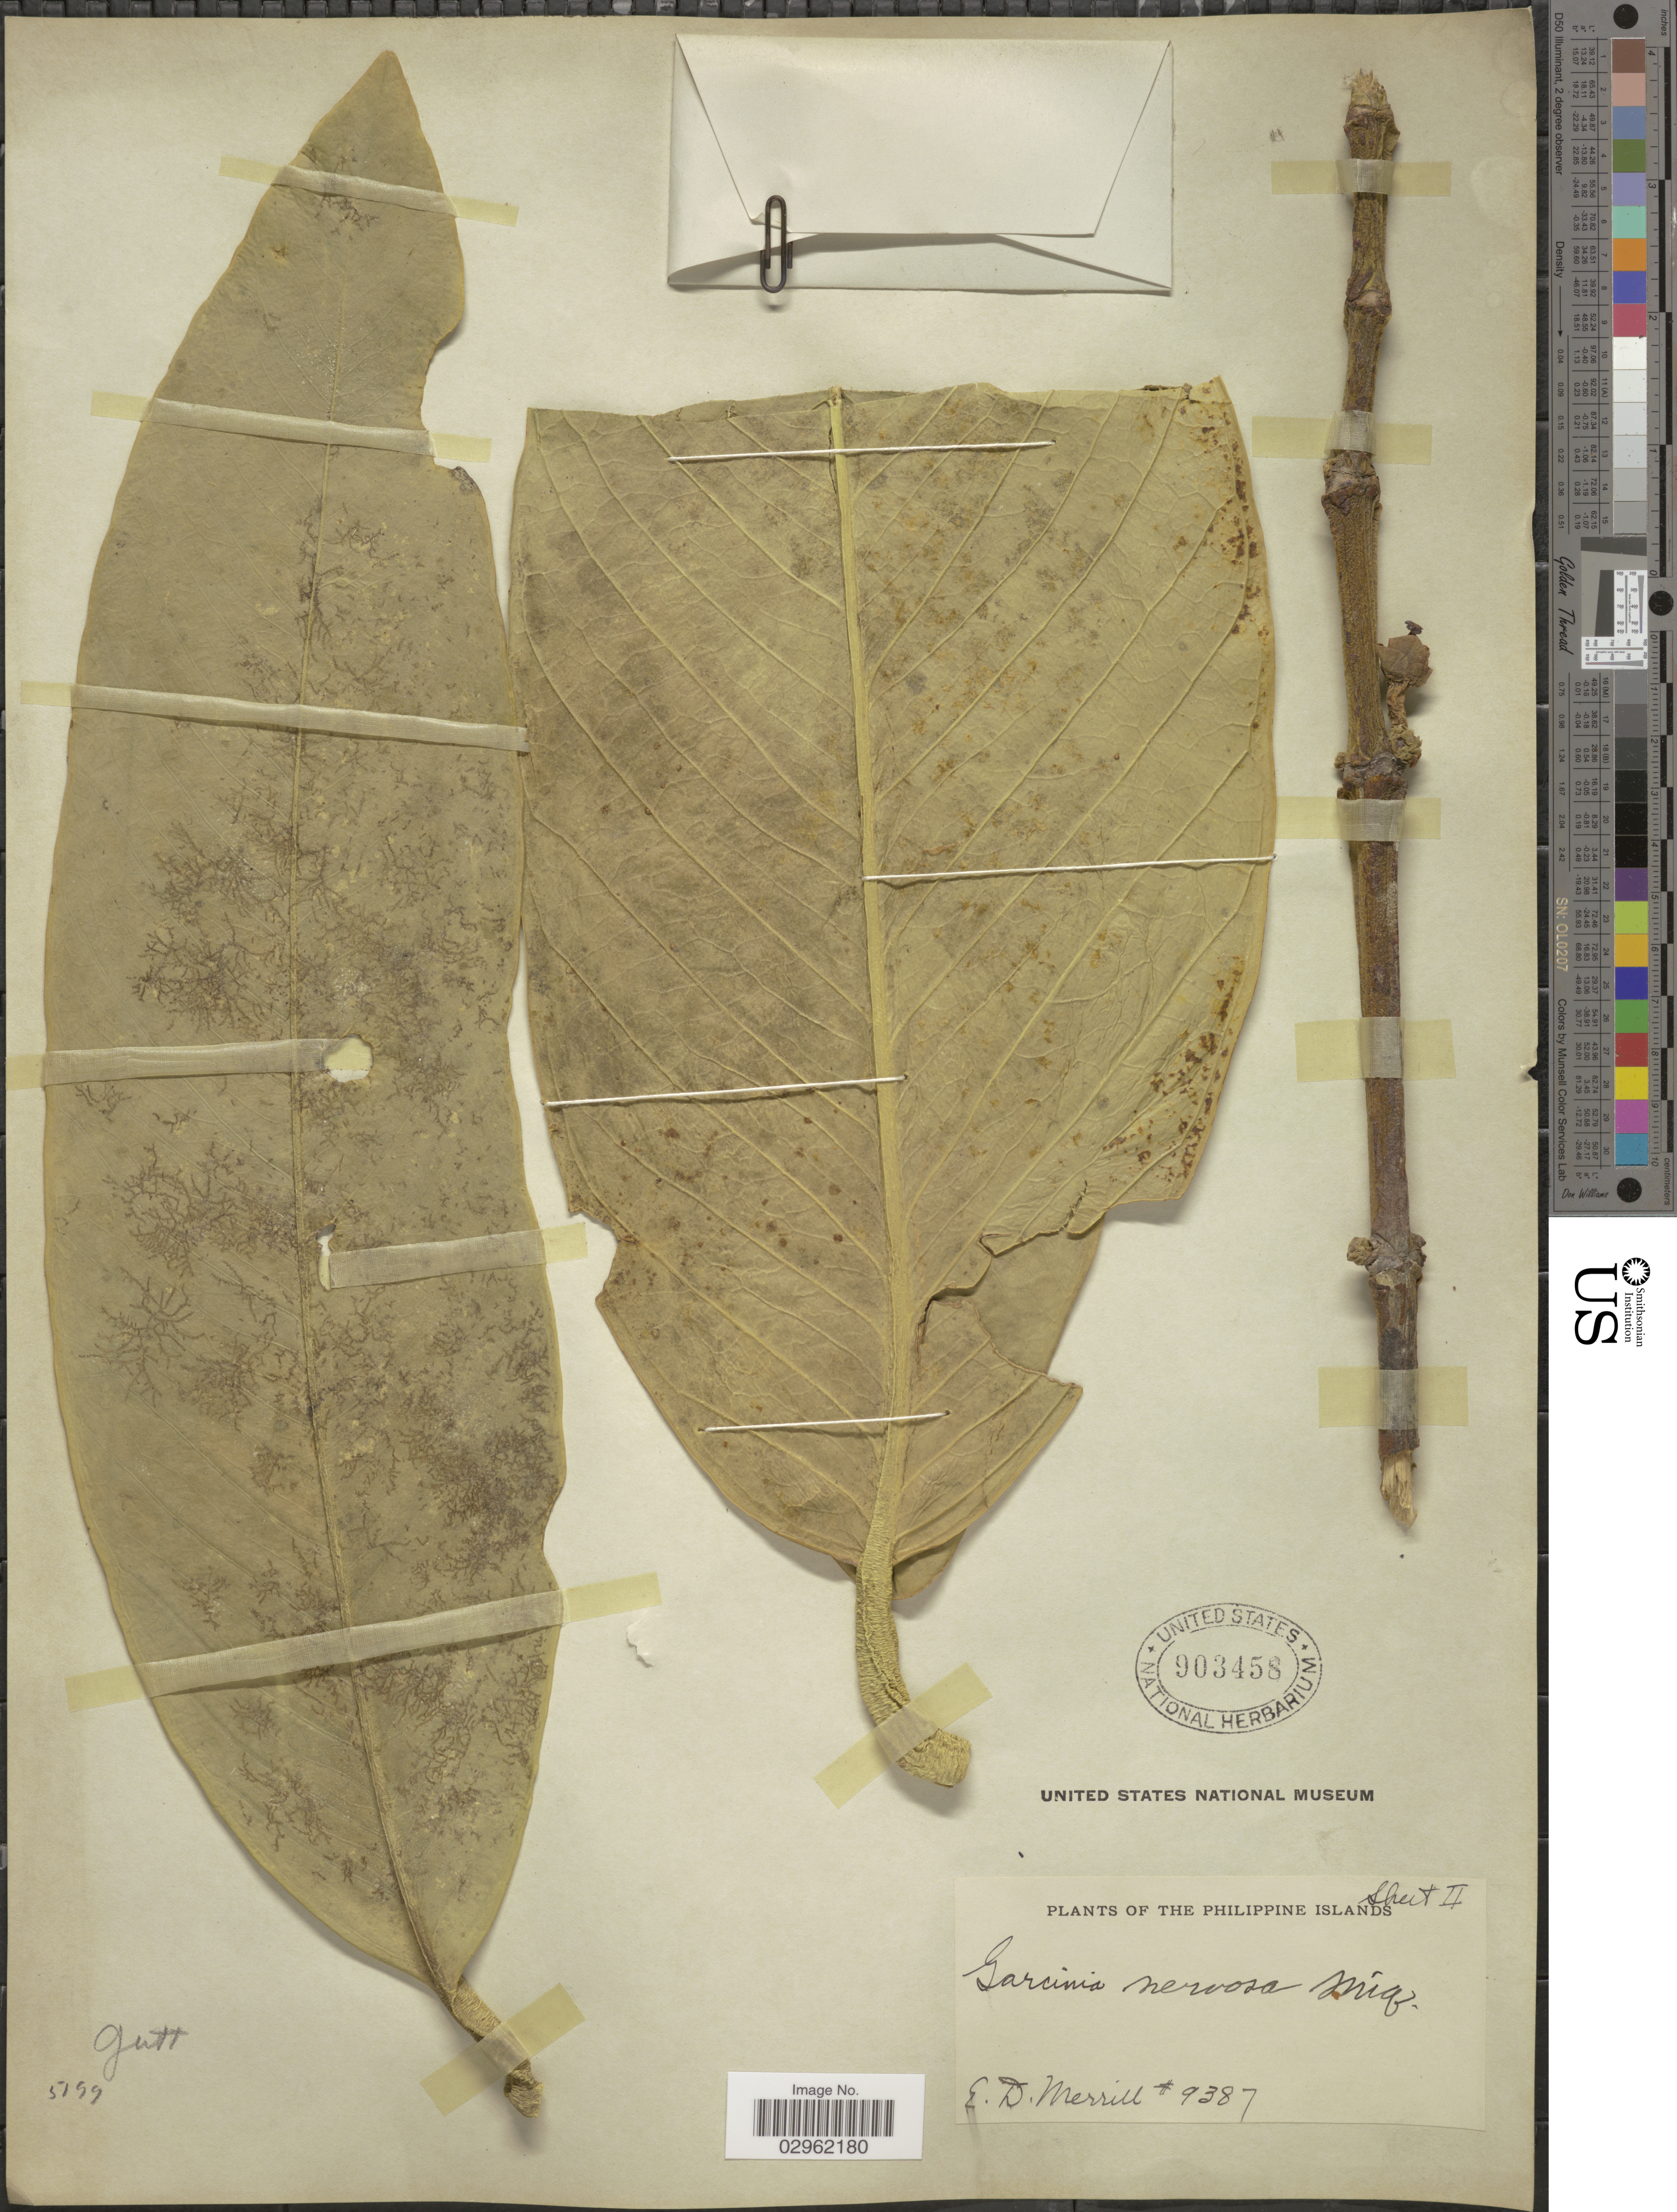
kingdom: Plantae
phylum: Tracheophyta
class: Magnoliopsida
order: Malpighiales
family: Clusiaceae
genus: Garcinia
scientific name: Garcinia nervosa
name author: Miq.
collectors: E. D. Merrill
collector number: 9387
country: Philippines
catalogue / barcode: US 903458